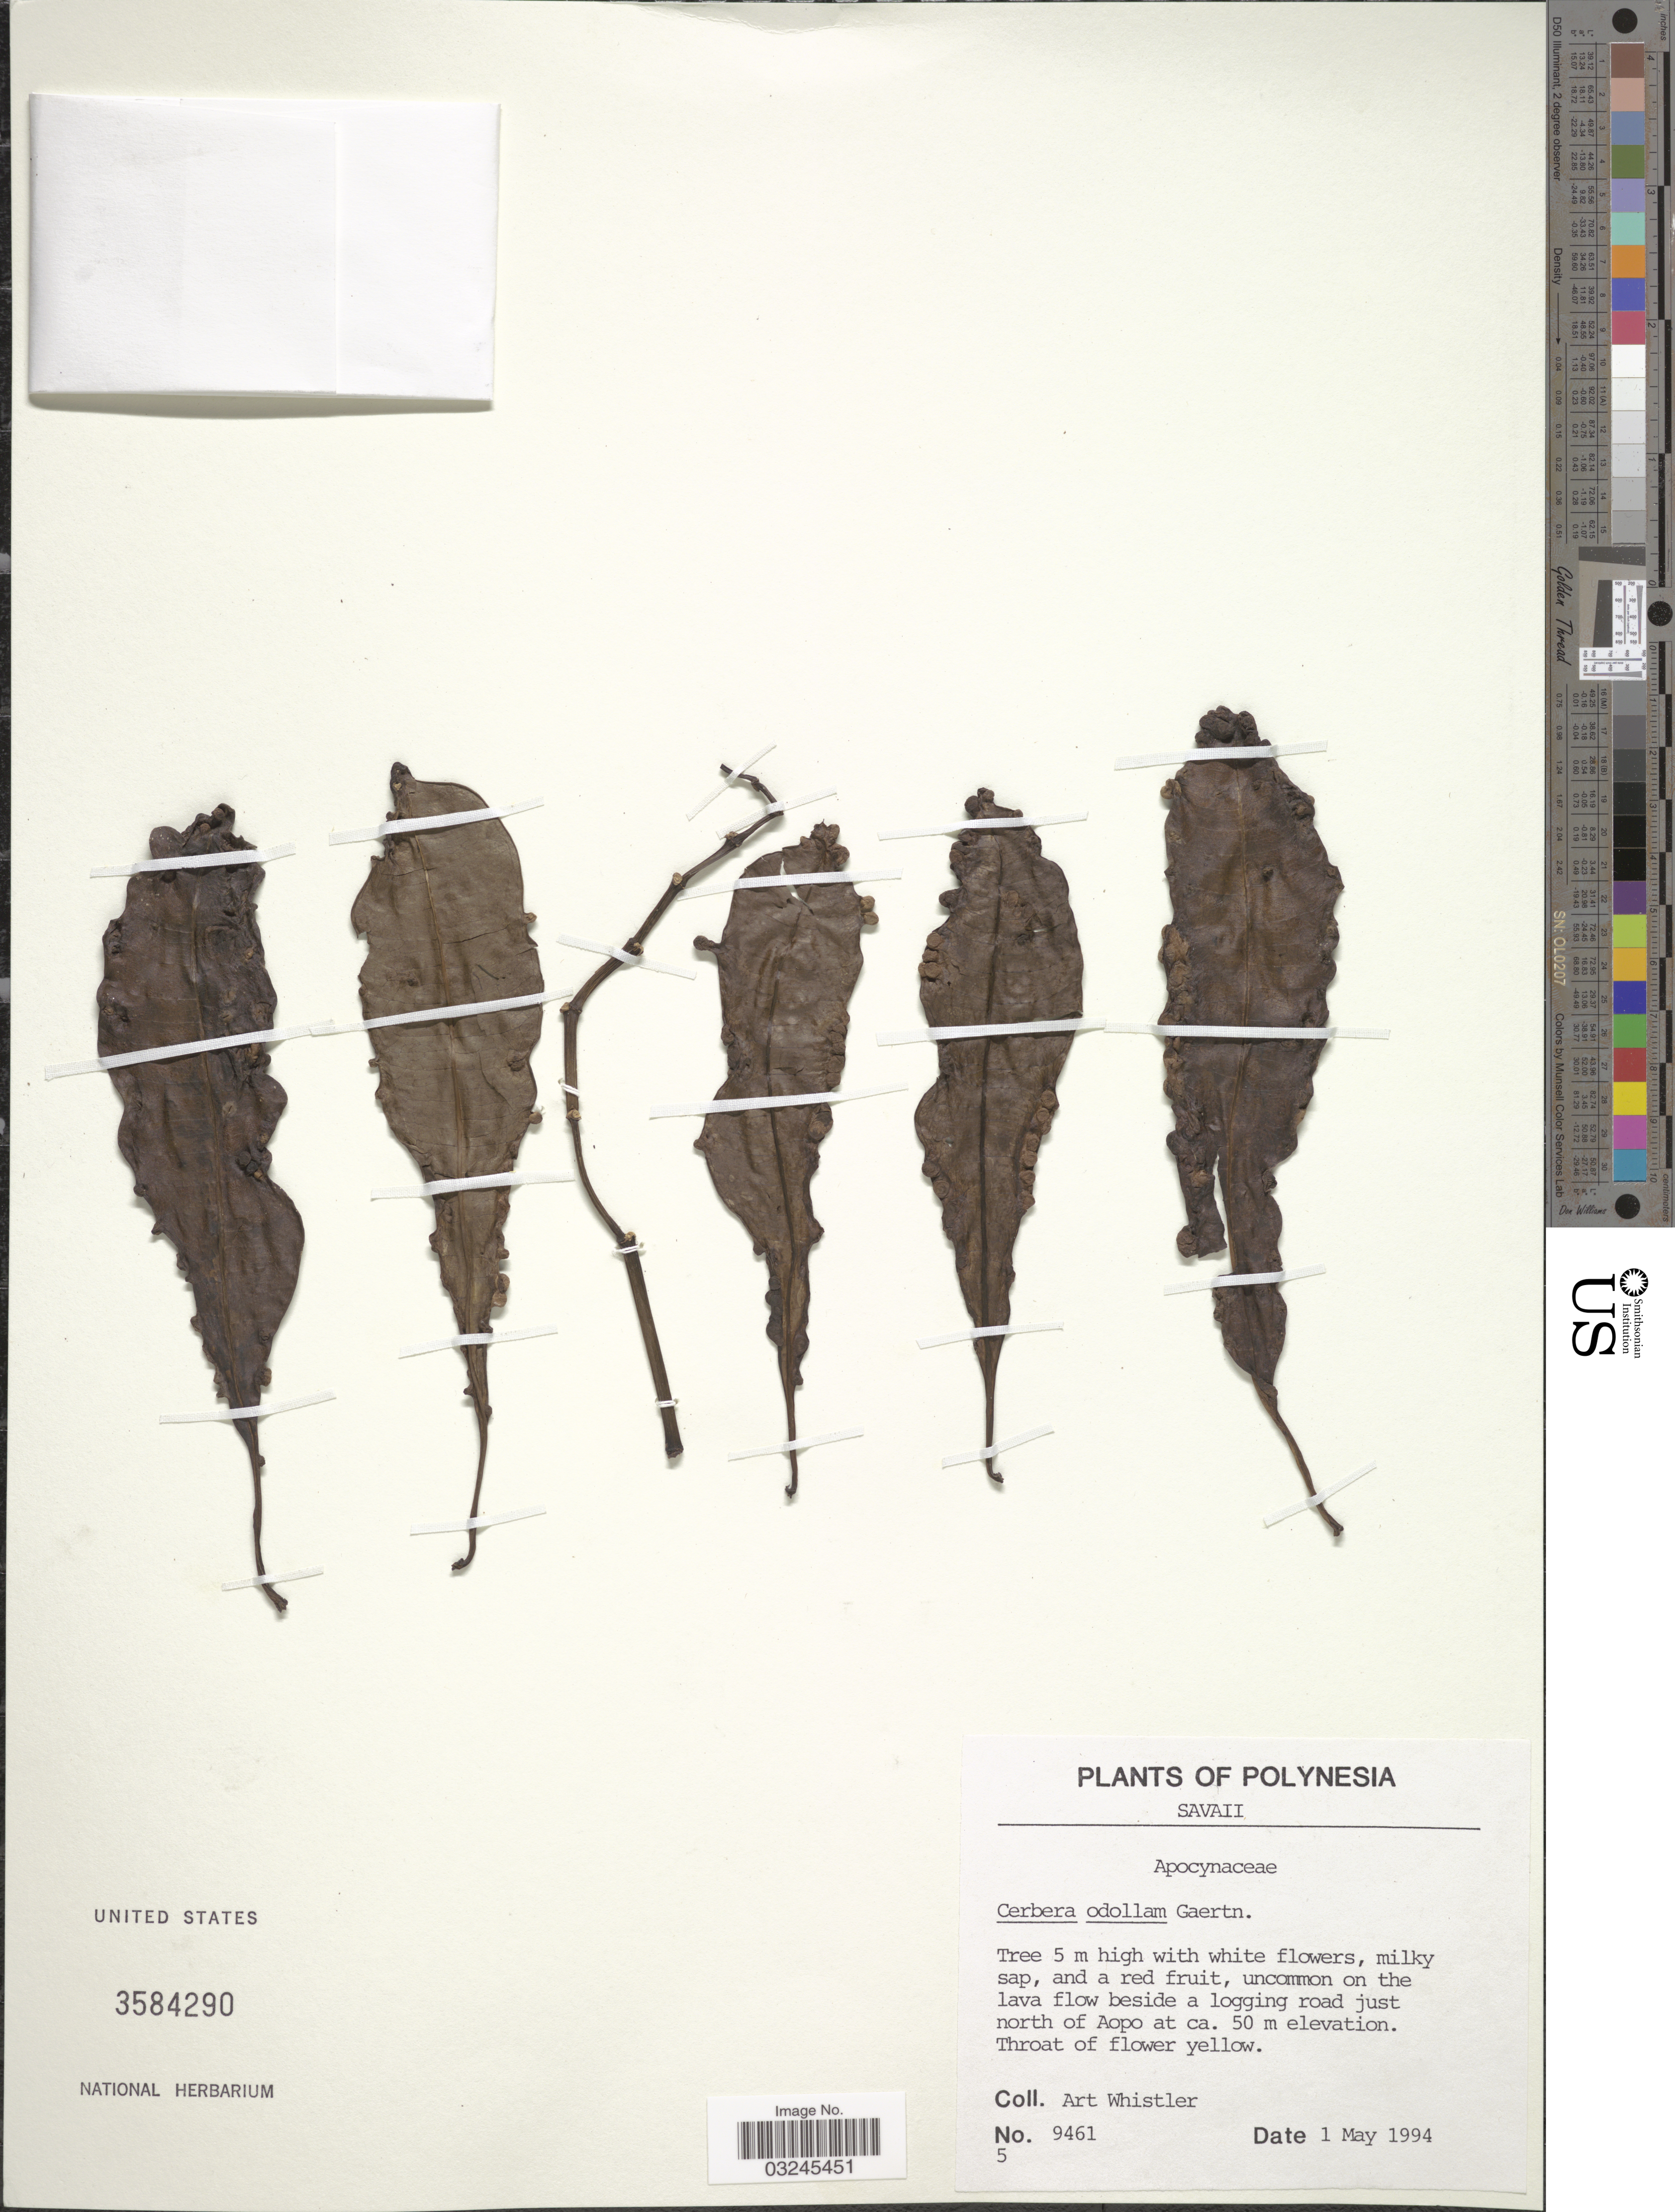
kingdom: Plantae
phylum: Tracheophyta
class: Magnoliopsida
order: Gentianales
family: Apocynaceae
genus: Cerbera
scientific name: Cerbera odollam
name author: Gaertn.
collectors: A. Whistler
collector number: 9461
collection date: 1994-05-01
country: Samoa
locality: Polynesia. Savaii. On the lava flow beside a logging road just north of Aopo.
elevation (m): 50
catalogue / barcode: US 3584290